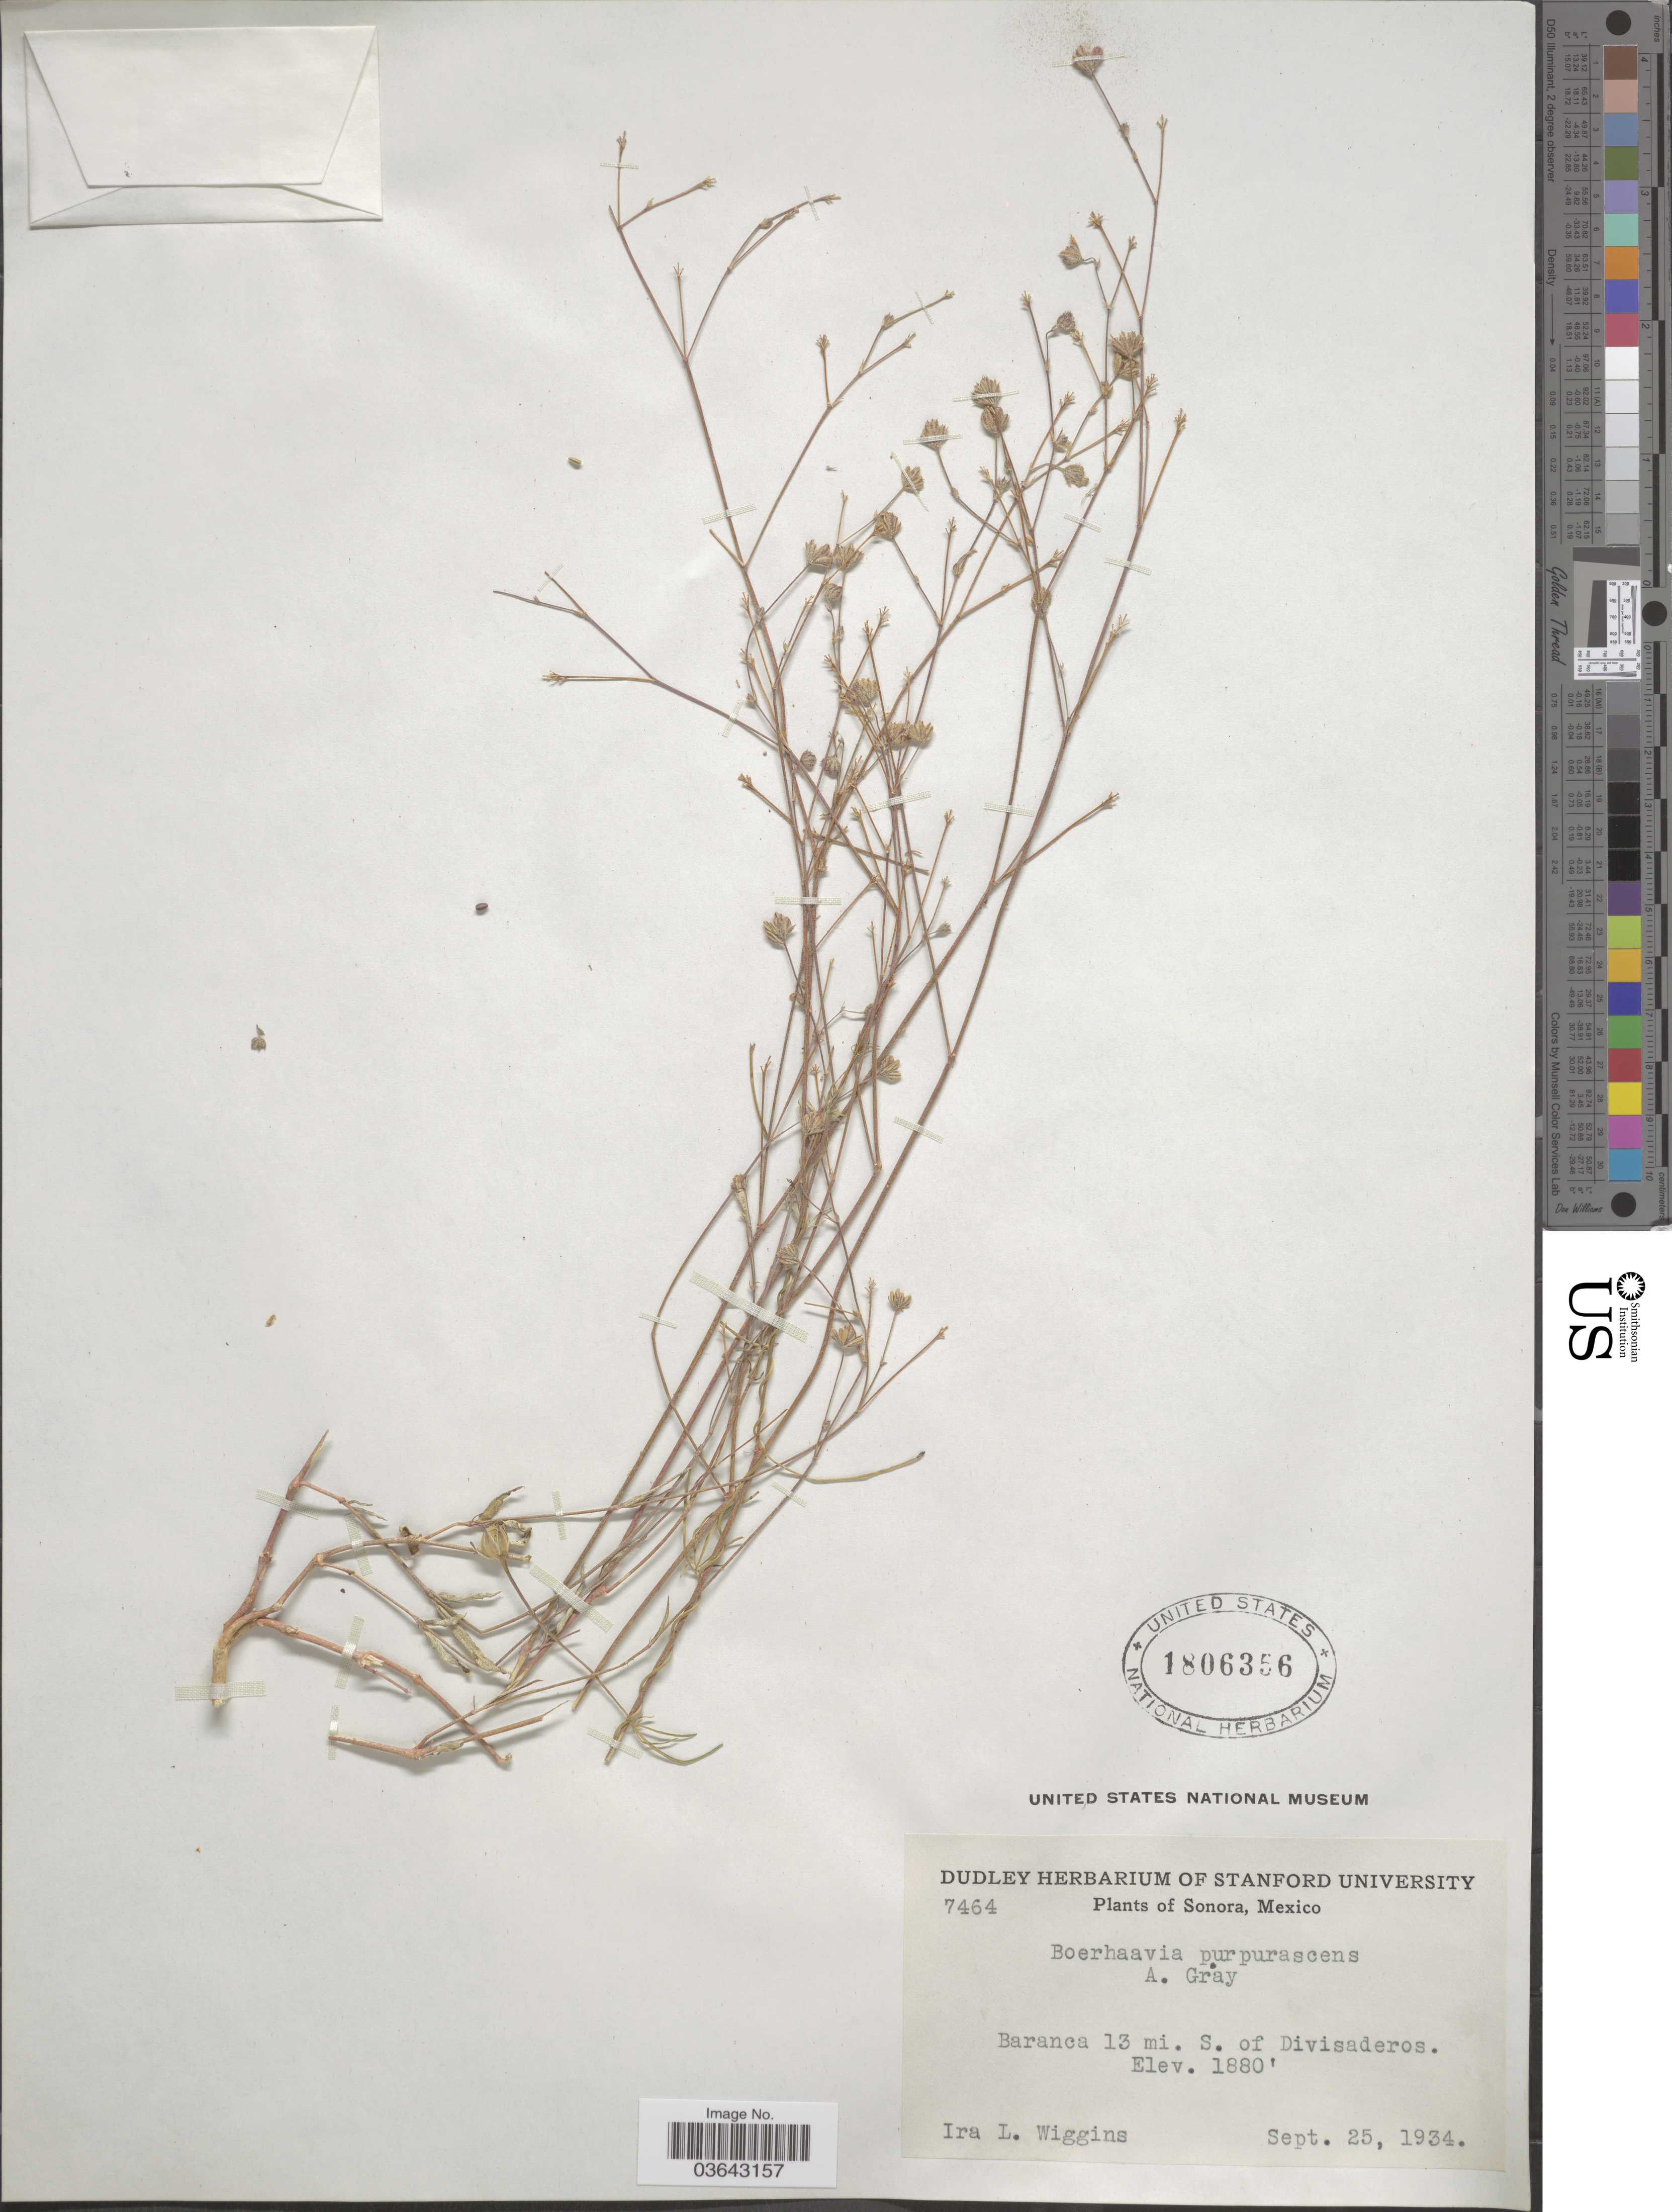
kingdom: Plantae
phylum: Tracheophyta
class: Magnoliopsida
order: Caryophyllales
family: Nyctaginaceae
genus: Boerhavia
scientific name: Boerhavia purpurascens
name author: A. Gray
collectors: I. L. Wiggins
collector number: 7464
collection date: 1934-09-25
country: Mexico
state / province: Sonora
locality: Baranca 13 mi. S. of Divisaderos.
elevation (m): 573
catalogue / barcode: US 1806356